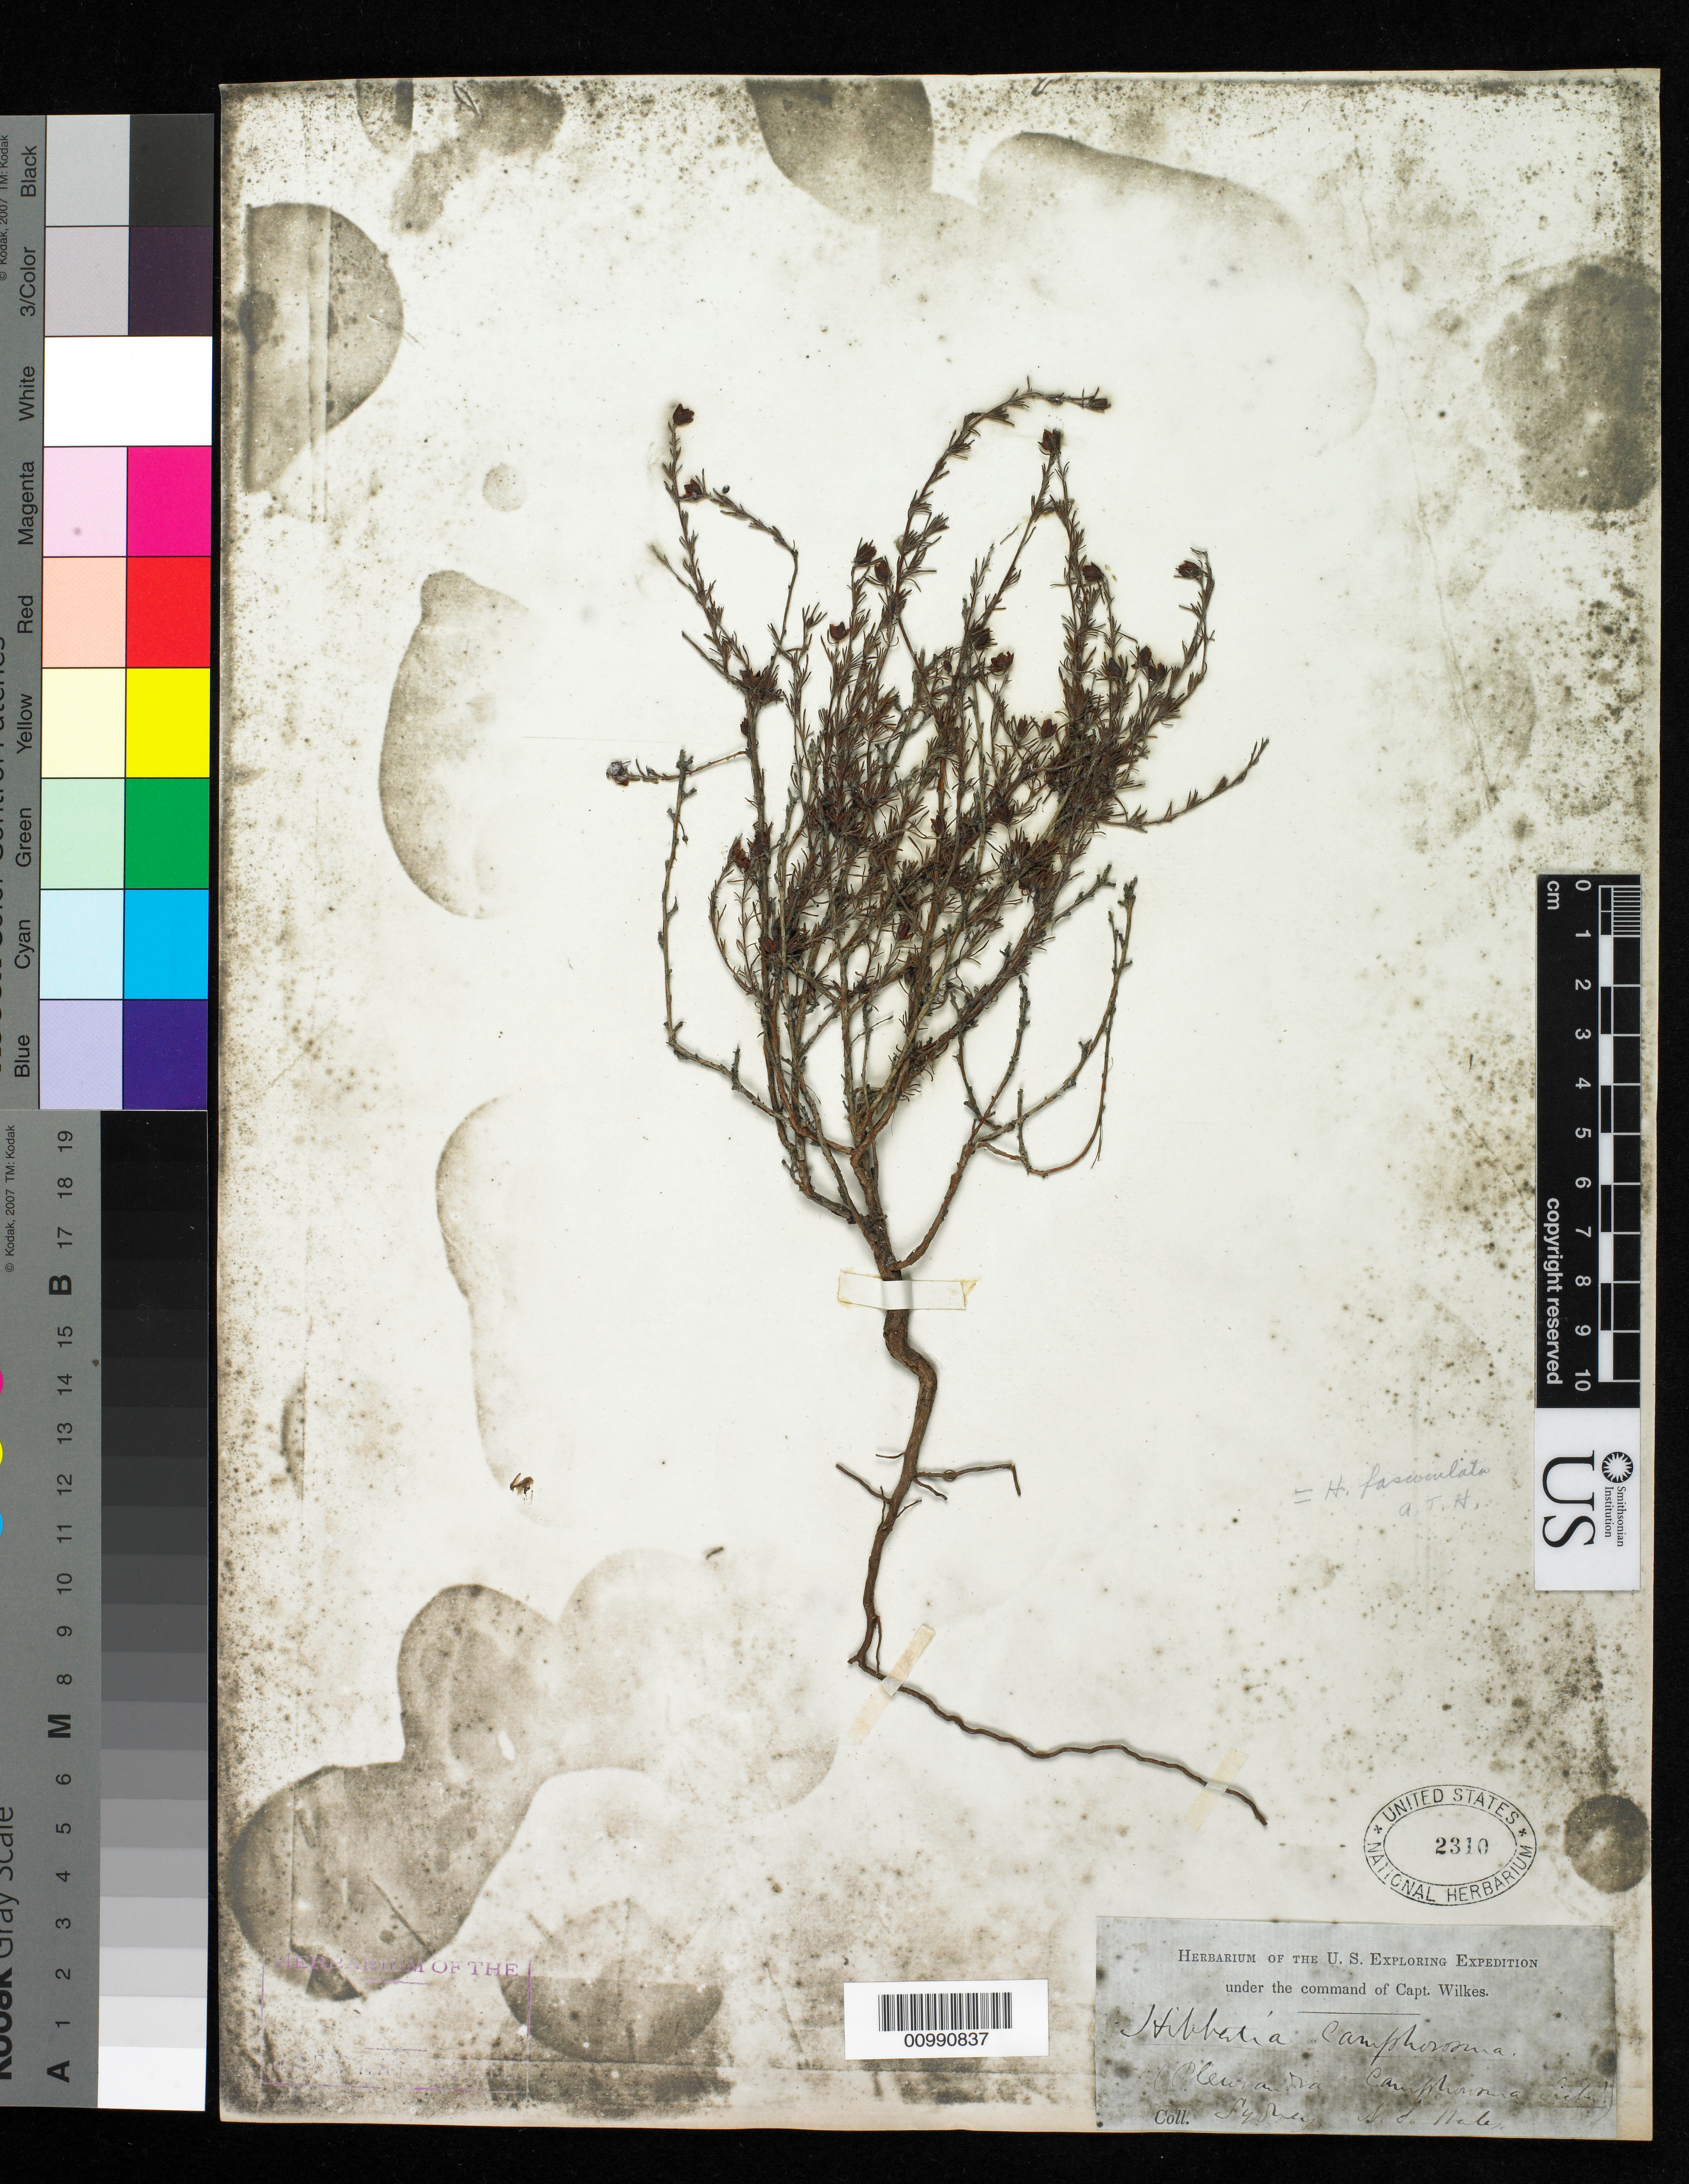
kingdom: Plantae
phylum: Tracheophyta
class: Magnoliopsida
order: Dilleniales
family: Dilleniaceae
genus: Hibbertia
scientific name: Hibbertia camphorosma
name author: A. Gray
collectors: Wilkes Explor. Exped.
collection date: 1838/1842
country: Australia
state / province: New South Wales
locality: Sydney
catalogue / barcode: US 2310